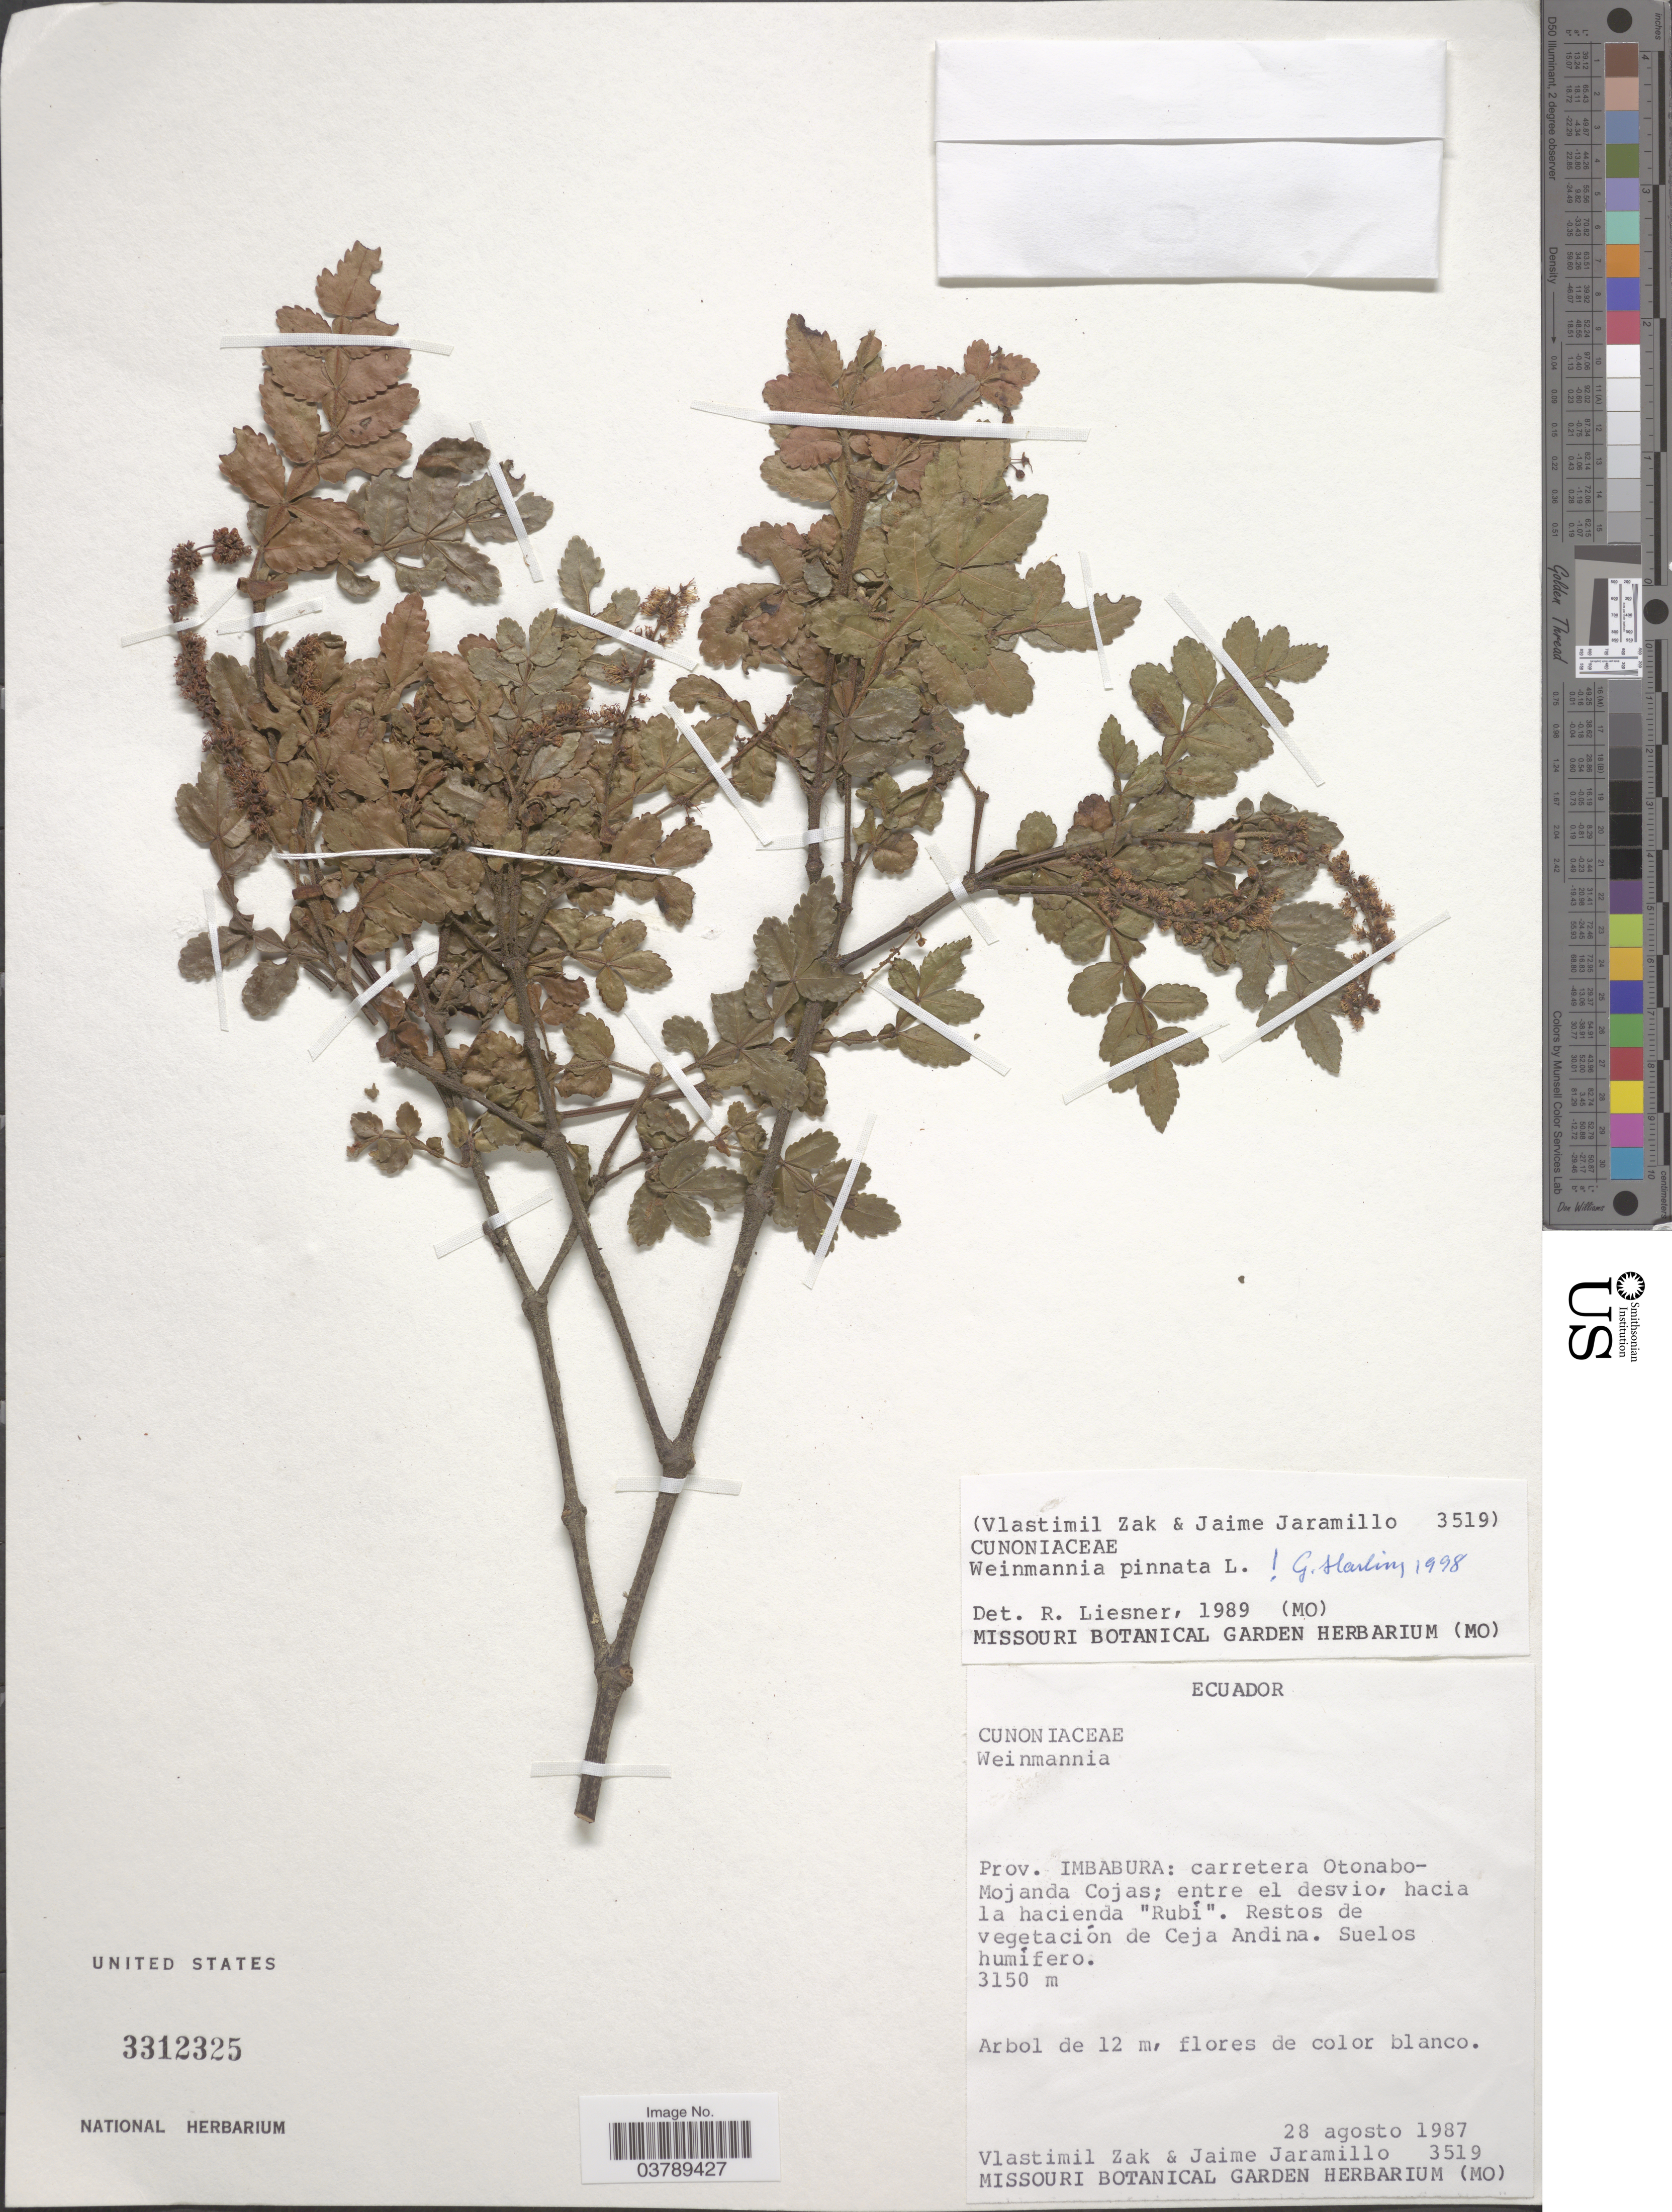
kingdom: Plantae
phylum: Tracheophyta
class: Magnoliopsida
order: Oxalidales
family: Cunoniaceae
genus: Weinmannia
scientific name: Weinmannia pinnata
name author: L.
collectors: V. Zak & J. Jaramillo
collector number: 3519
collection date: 1987-08-28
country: Ecuador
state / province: Imbabura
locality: Carretera Otonabo-Mojanda Cojas; entre el desvio, hacia la hacienda "Rubi".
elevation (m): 3150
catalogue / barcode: US 3312325